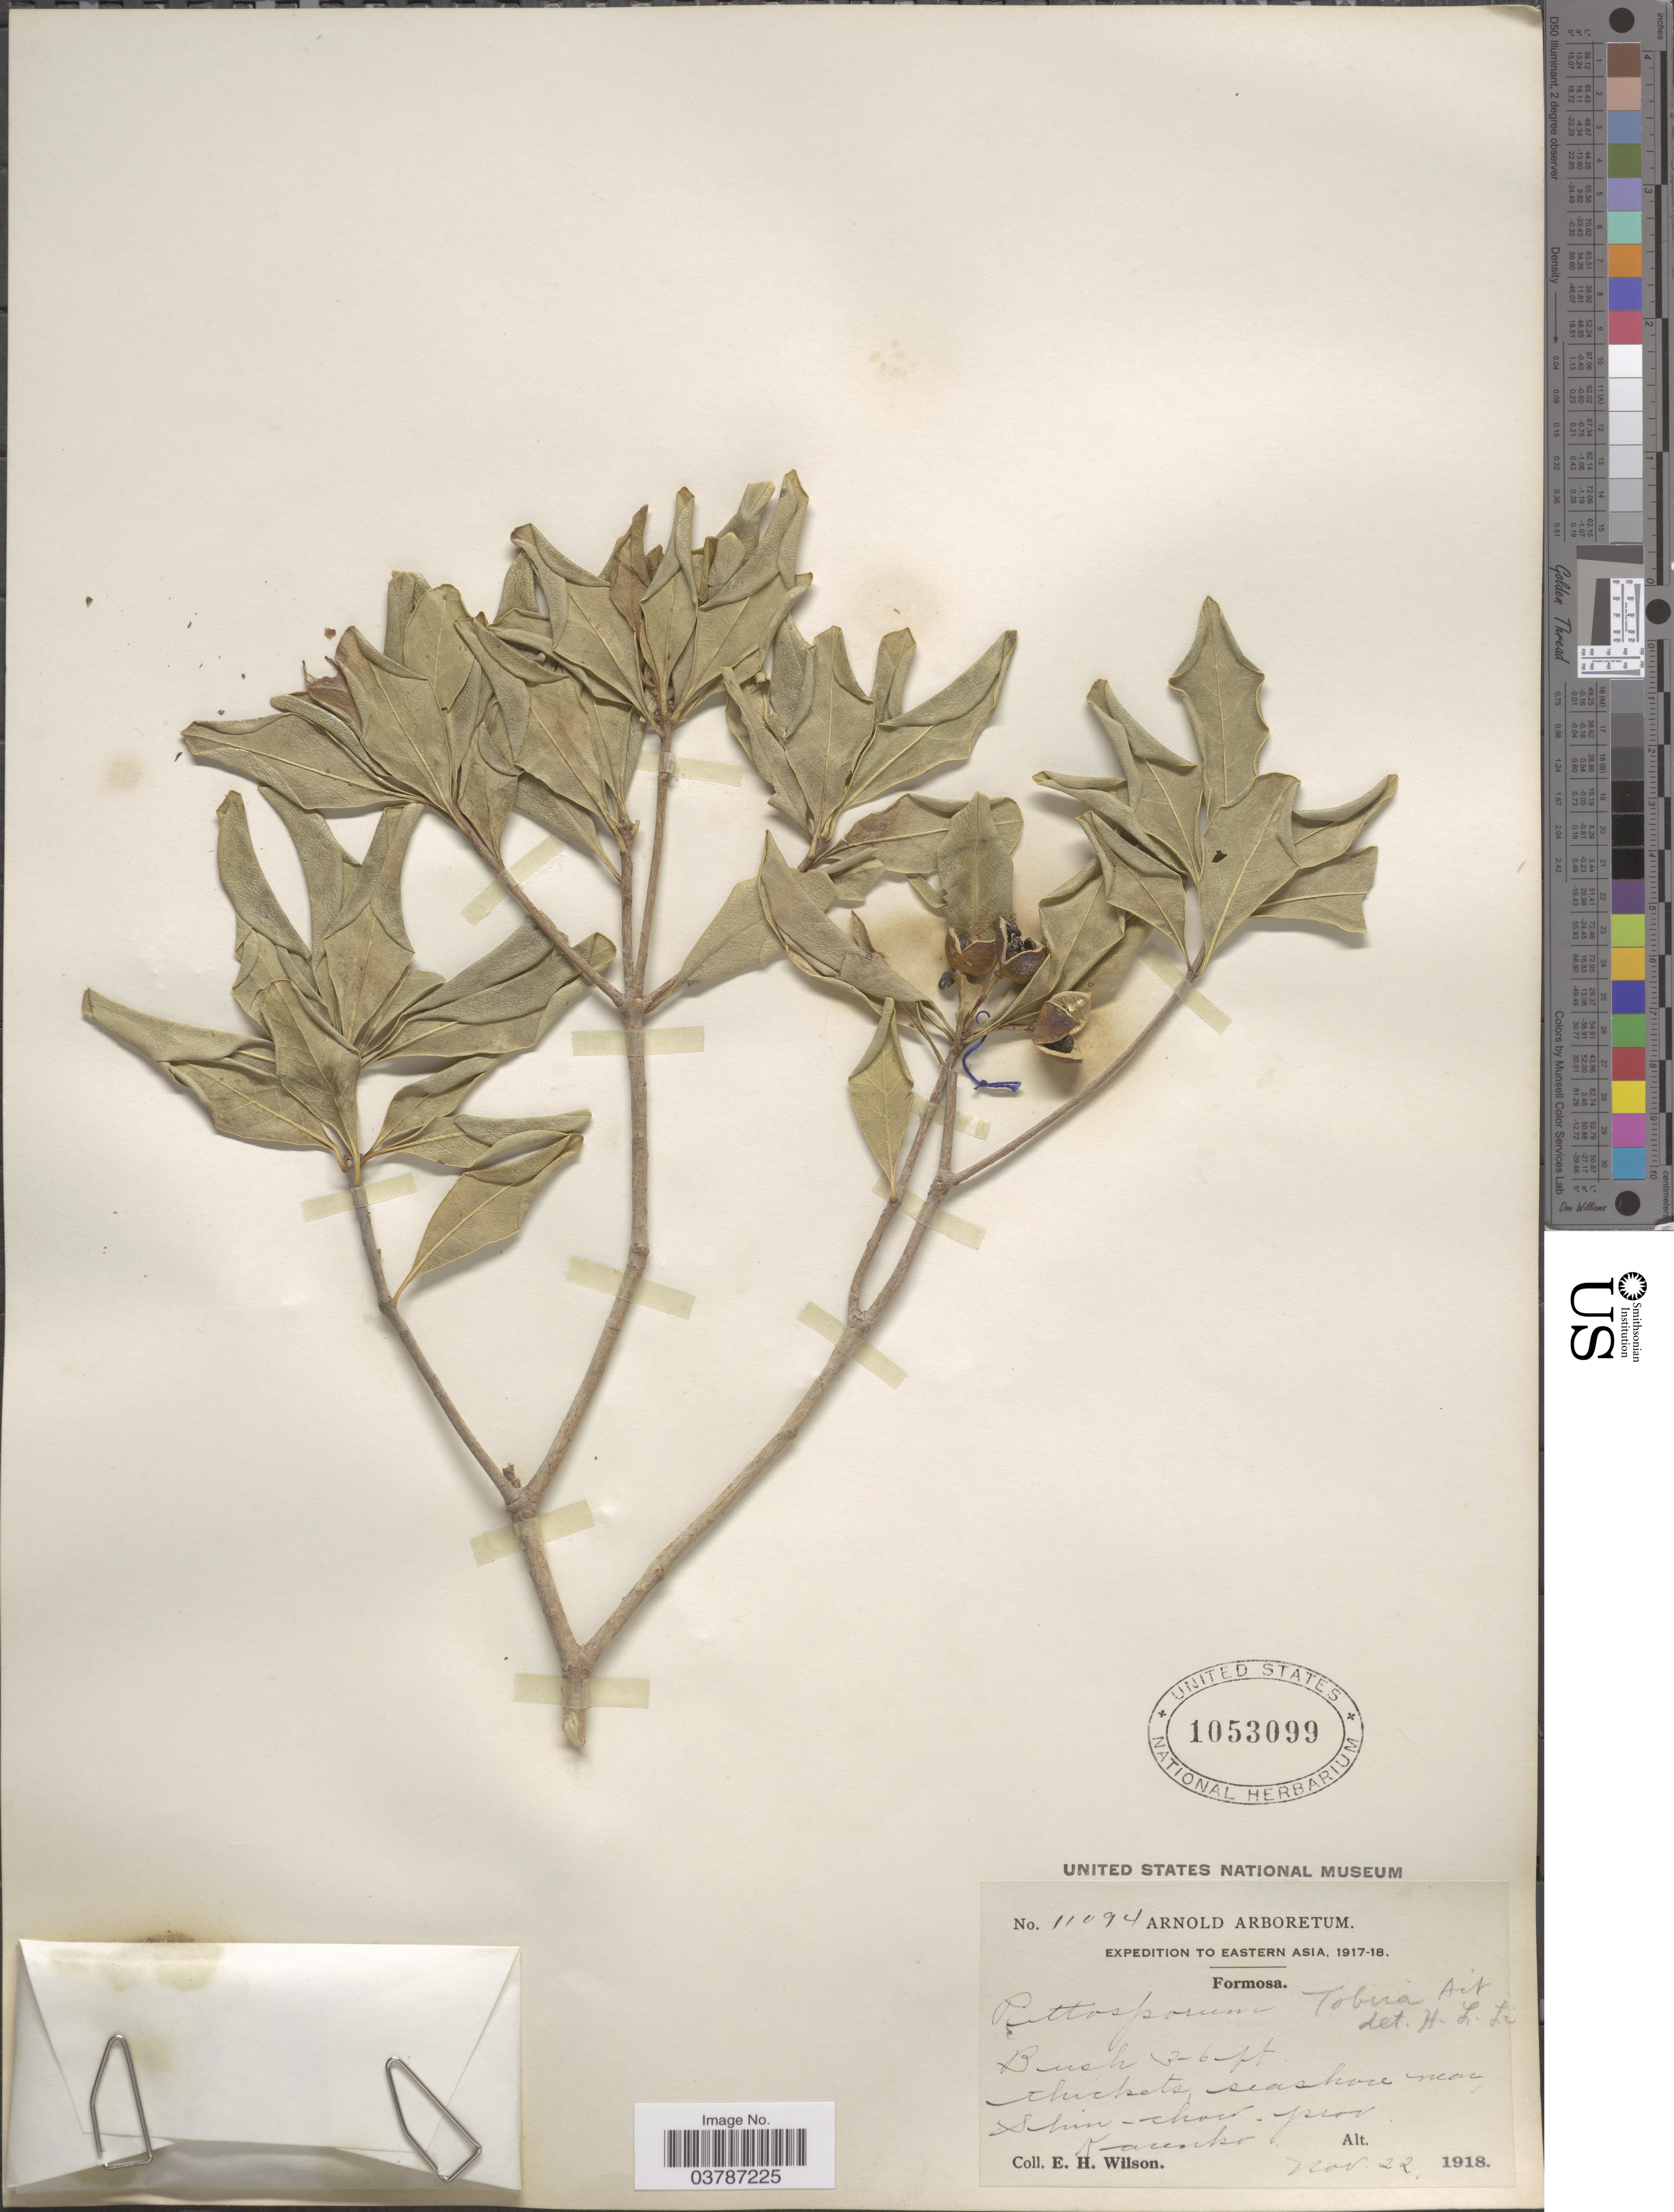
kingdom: Plantae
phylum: Tracheophyta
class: Magnoliopsida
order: Apiales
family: Pittosporaceae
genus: Pittosporum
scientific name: Pittosporum tobira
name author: (Thunb.) W.T. Aiton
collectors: E. Wilson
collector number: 11094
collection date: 1918-11-22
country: Taiwan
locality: Formosa. Seashore near Shin - chow, prov. Karenko.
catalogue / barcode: US 1053099